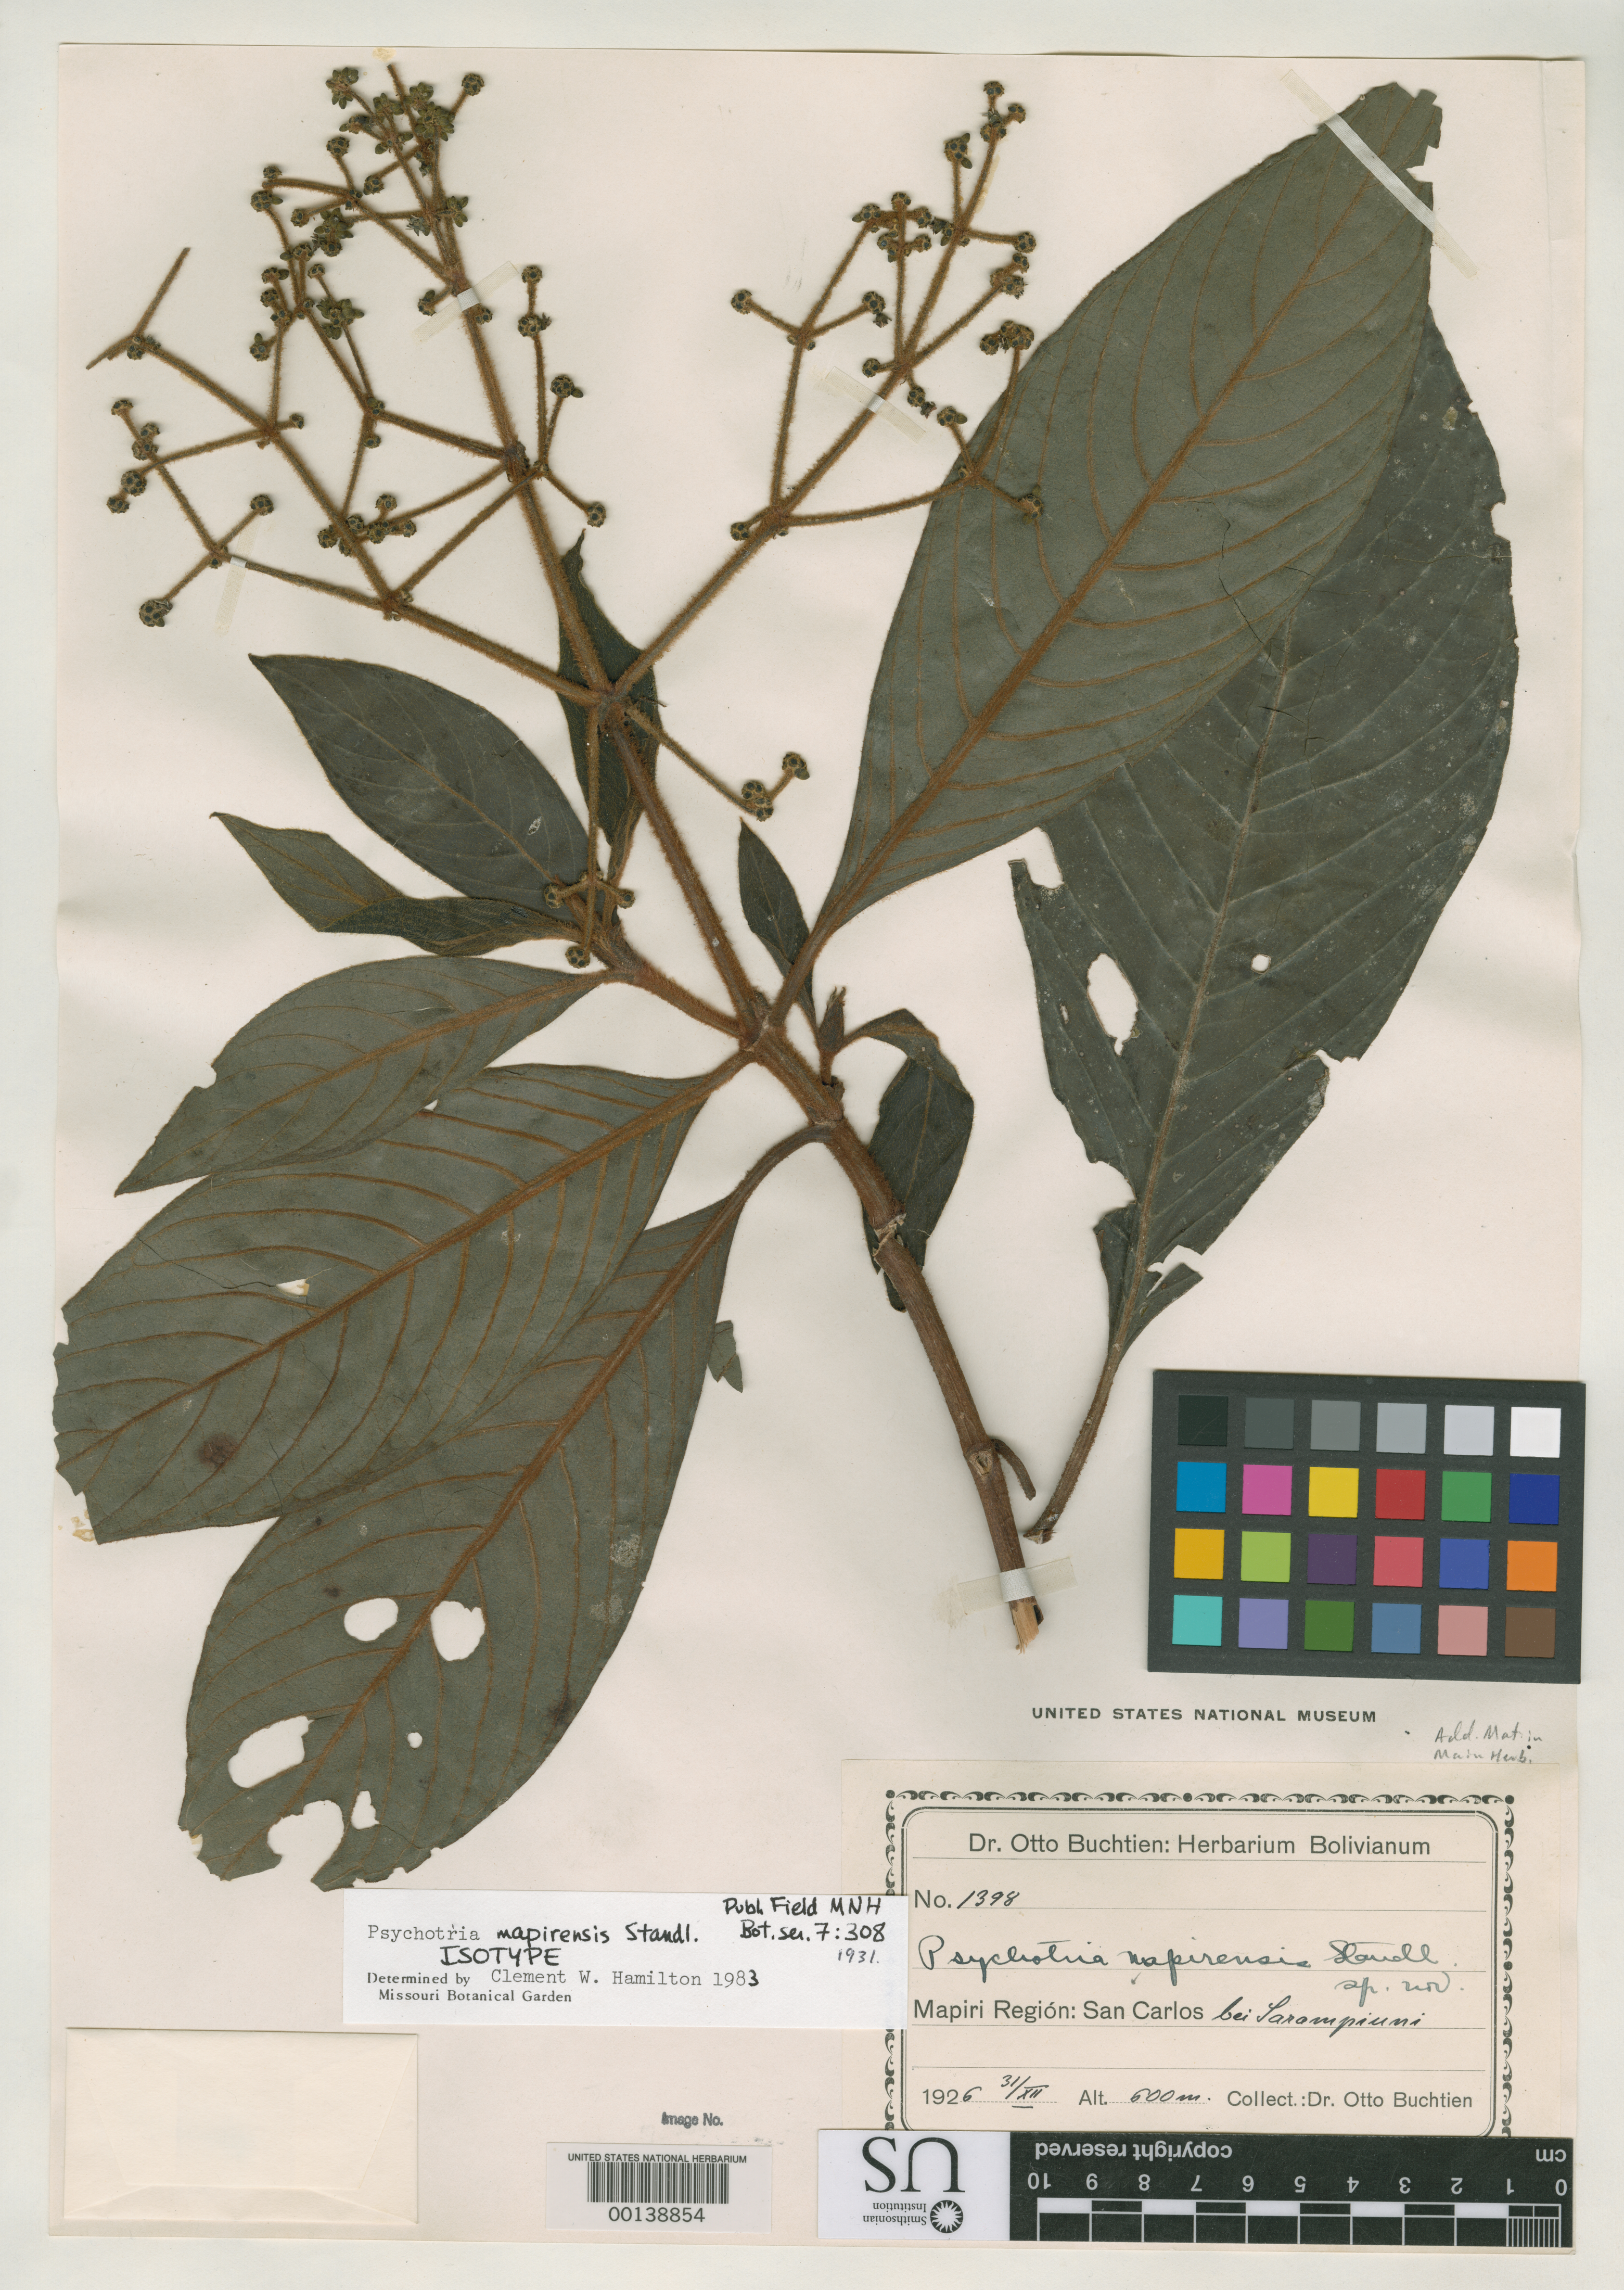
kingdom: Plantae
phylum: Tracheophyta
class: Magnoliopsida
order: Gentianales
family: Rubiaceae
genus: Psychotria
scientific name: Psychotria mapirensis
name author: Standl.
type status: Isotype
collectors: O. Buchtien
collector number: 1398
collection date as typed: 31 Dec 1926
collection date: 1926-12-31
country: Bolivia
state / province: La Paz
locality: Mapiri Region, San Carlos.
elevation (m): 600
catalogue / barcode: US 1398953